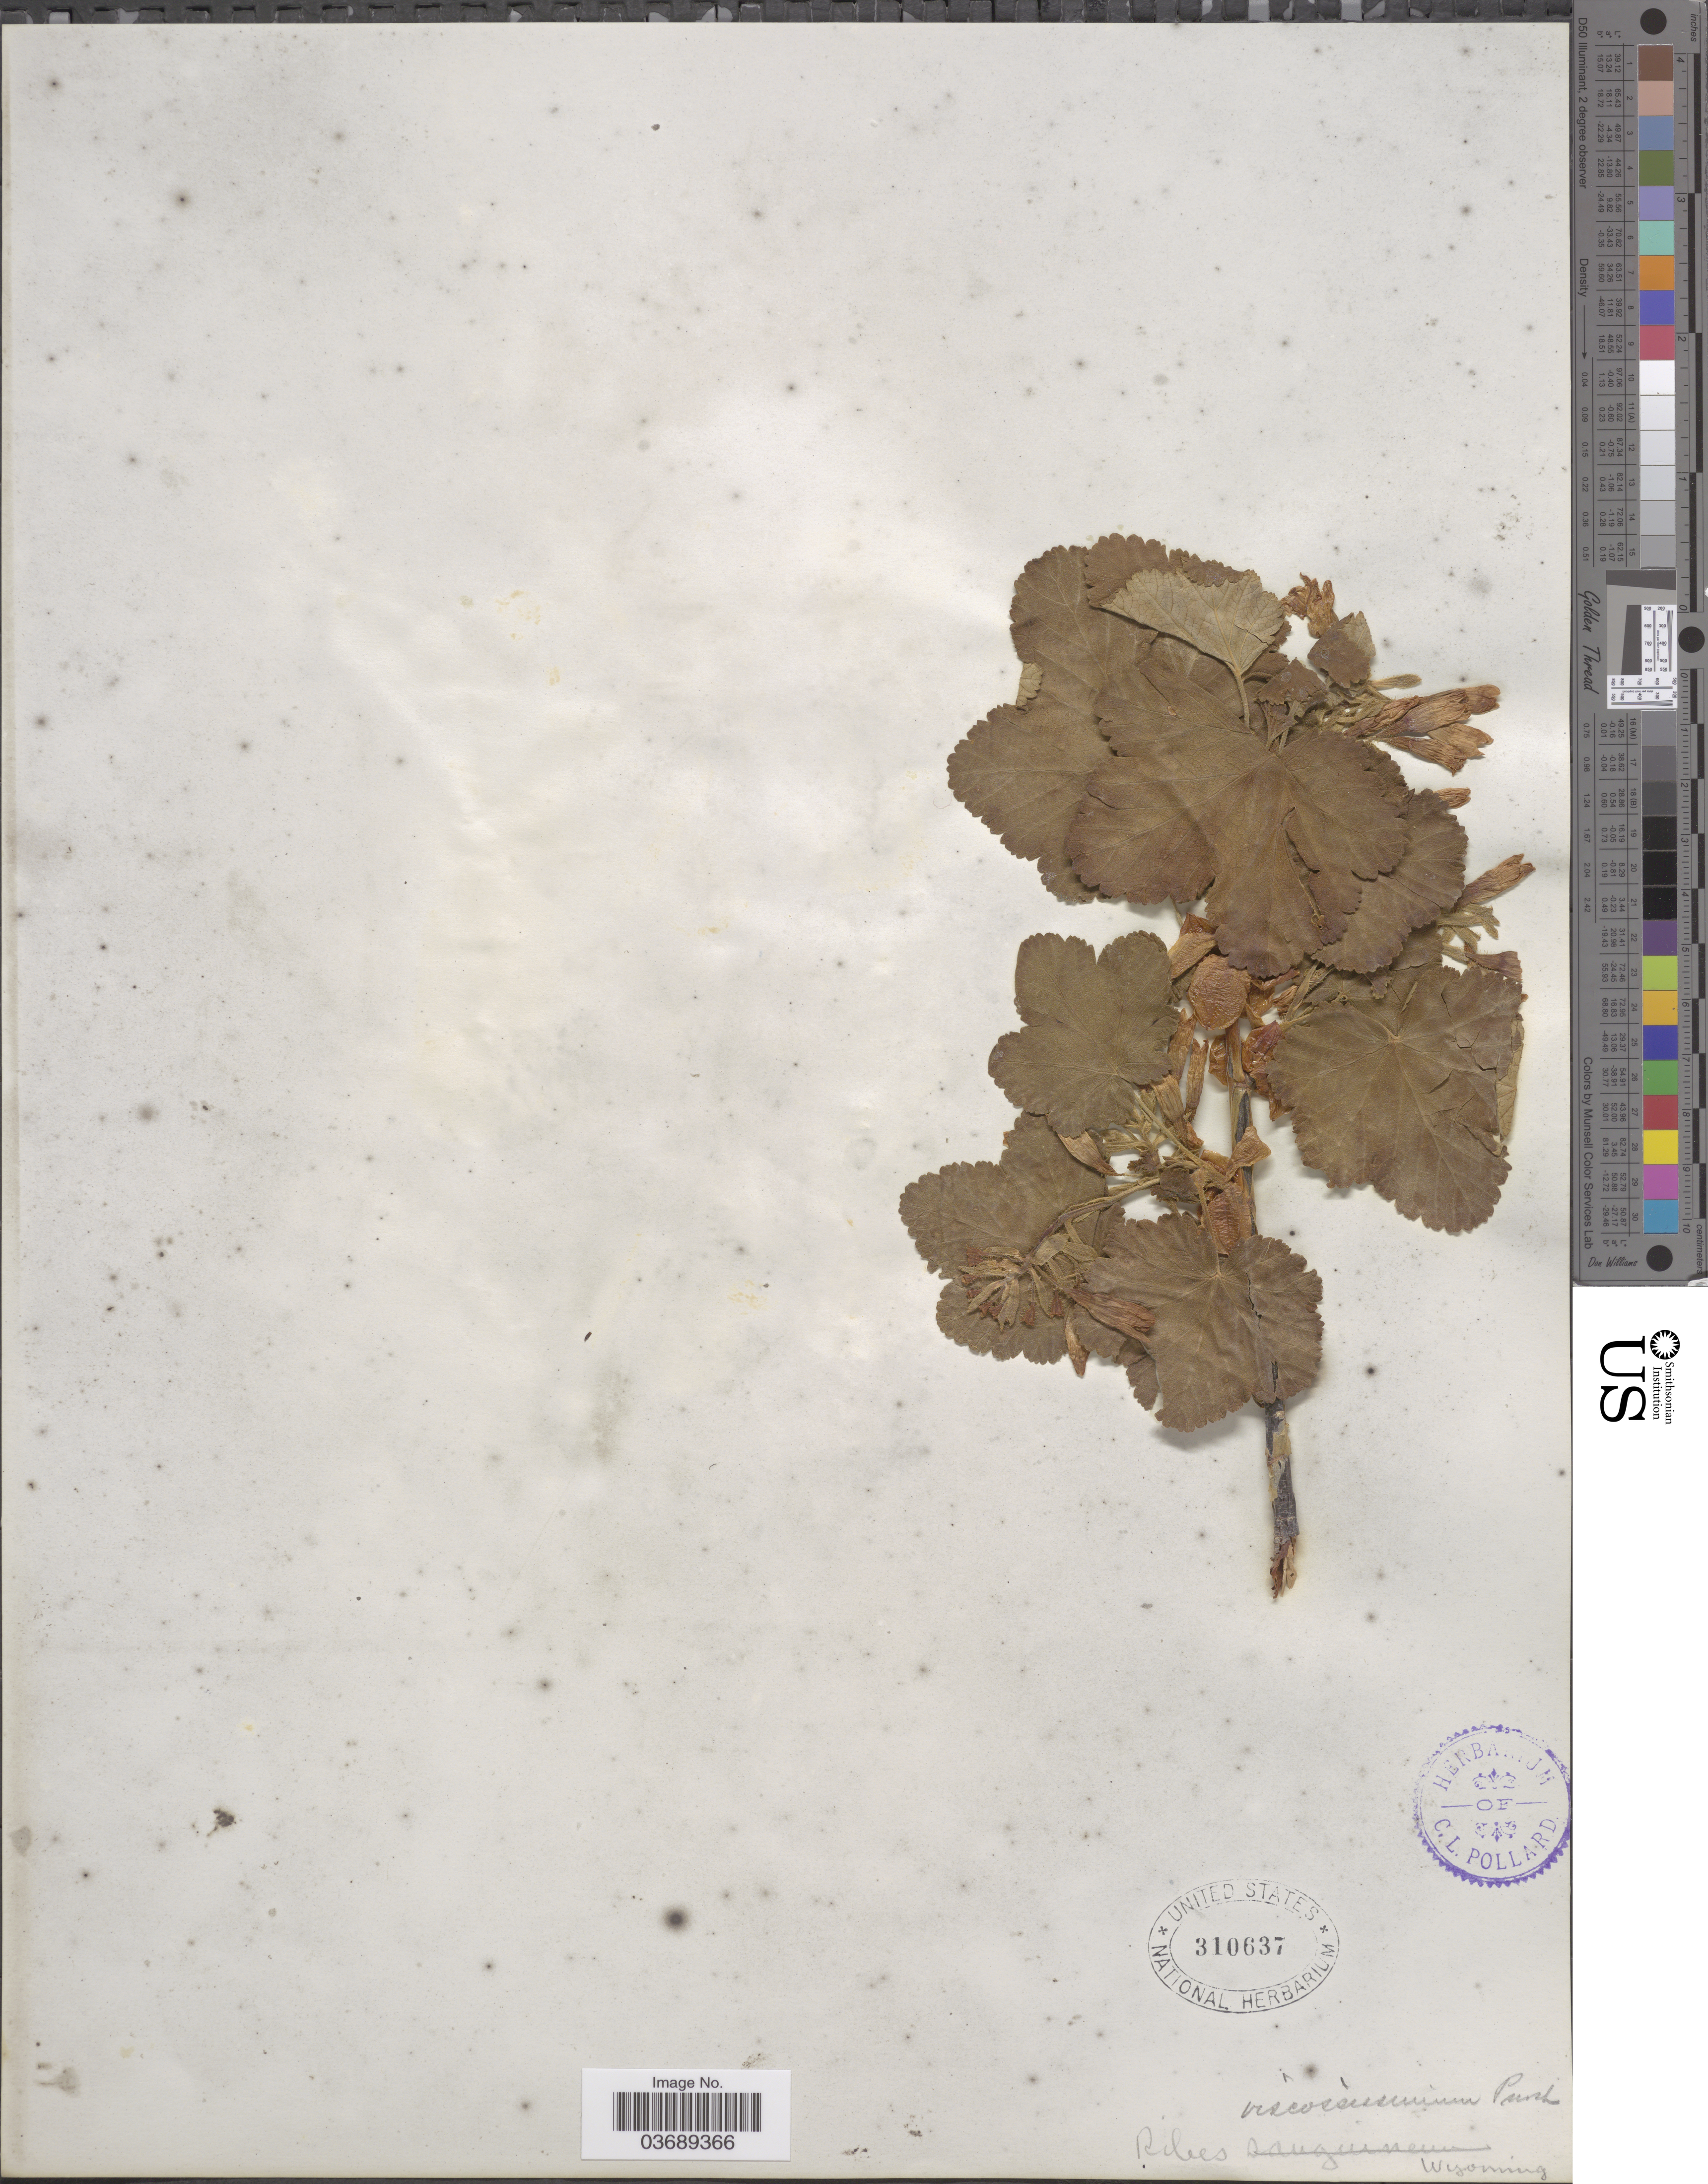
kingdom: Plantae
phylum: Tracheophyta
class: Magnoliopsida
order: Saxifragales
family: Grossulariaceae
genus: Ribes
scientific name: Ribes viscosissimum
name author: Pursh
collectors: ex herb. C.L. Pollard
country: United States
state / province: Wyoming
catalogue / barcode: US 310637